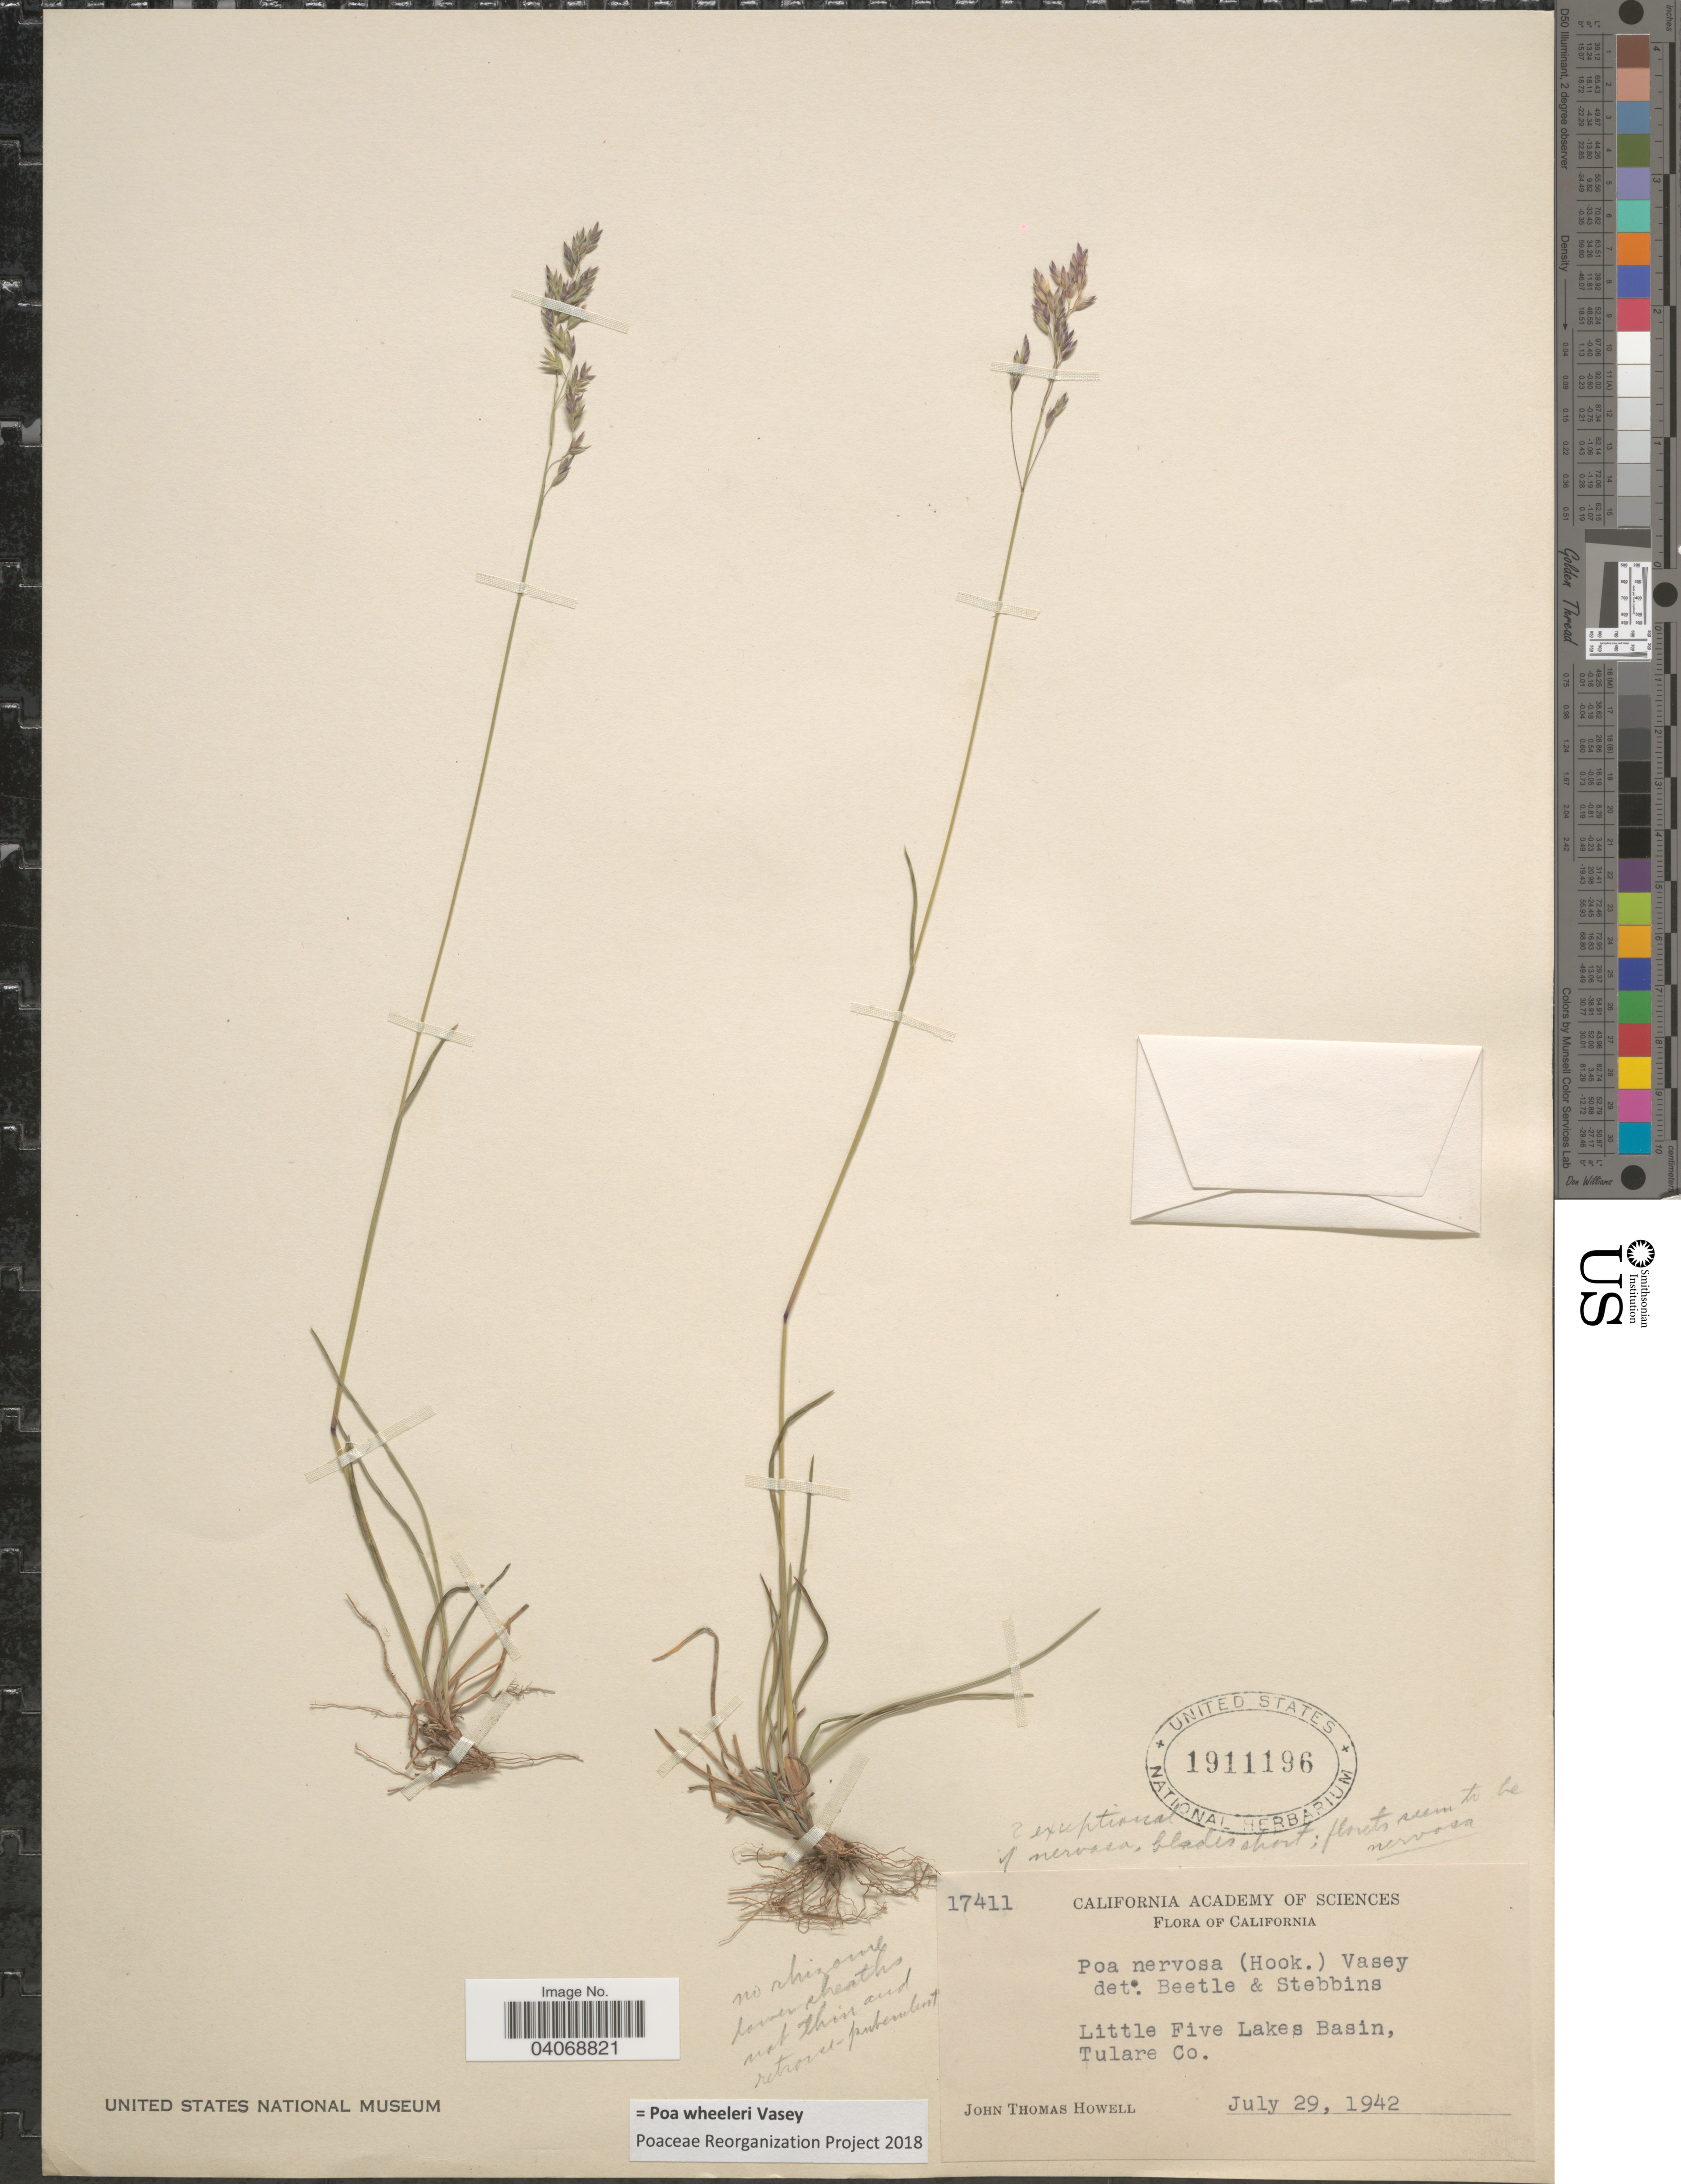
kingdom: Plantae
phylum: Tracheophyta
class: Liliopsida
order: Poales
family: Poaceae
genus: Poa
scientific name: Poa wheeleri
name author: Vasey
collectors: J. T. Howell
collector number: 17411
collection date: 1942-07-29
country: United States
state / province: California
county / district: Tulare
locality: Little Five Lakes Basin, Tulare Co.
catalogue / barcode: US 1911196